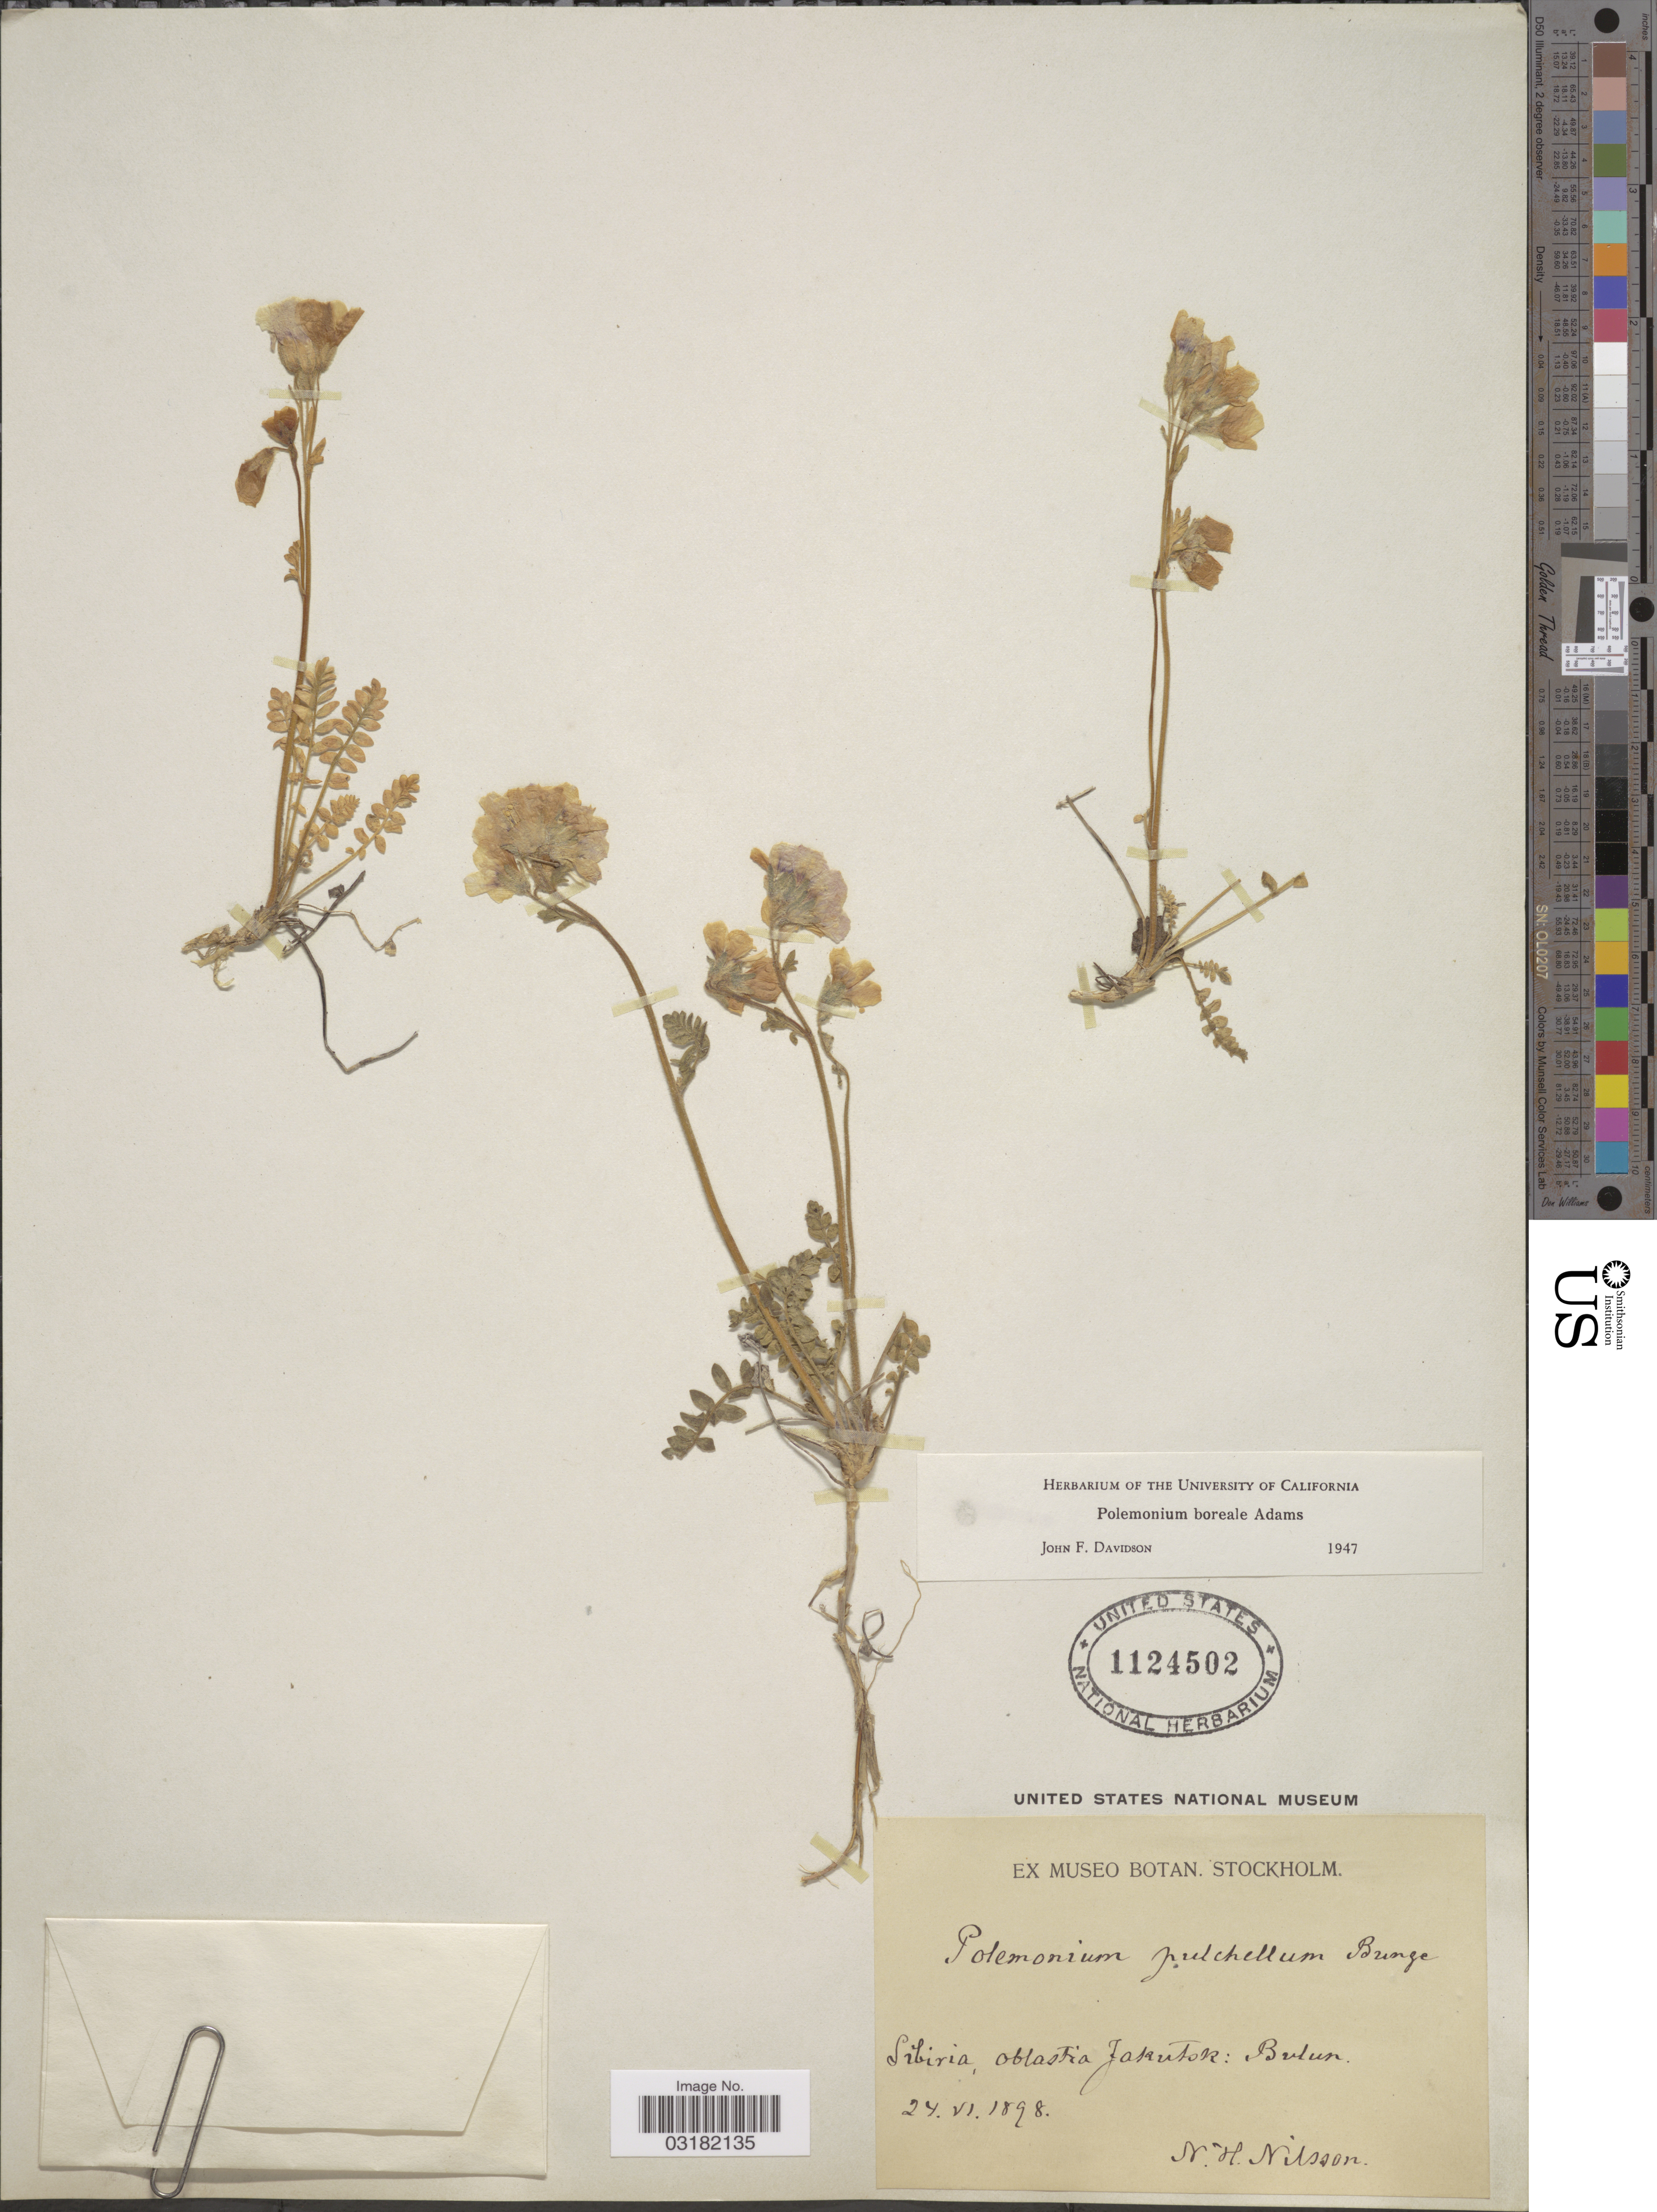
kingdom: Plantae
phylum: Tracheophyta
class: Magnoliopsida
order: Ericales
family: Polemoniaceae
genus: Polemonium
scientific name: Polemonium boreale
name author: Adams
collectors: N. H. Nilsson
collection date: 1898-06-24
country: Russian Federation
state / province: Sakha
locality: Sibiria: oblastia Jakutsk: Bulun.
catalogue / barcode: US 1124502